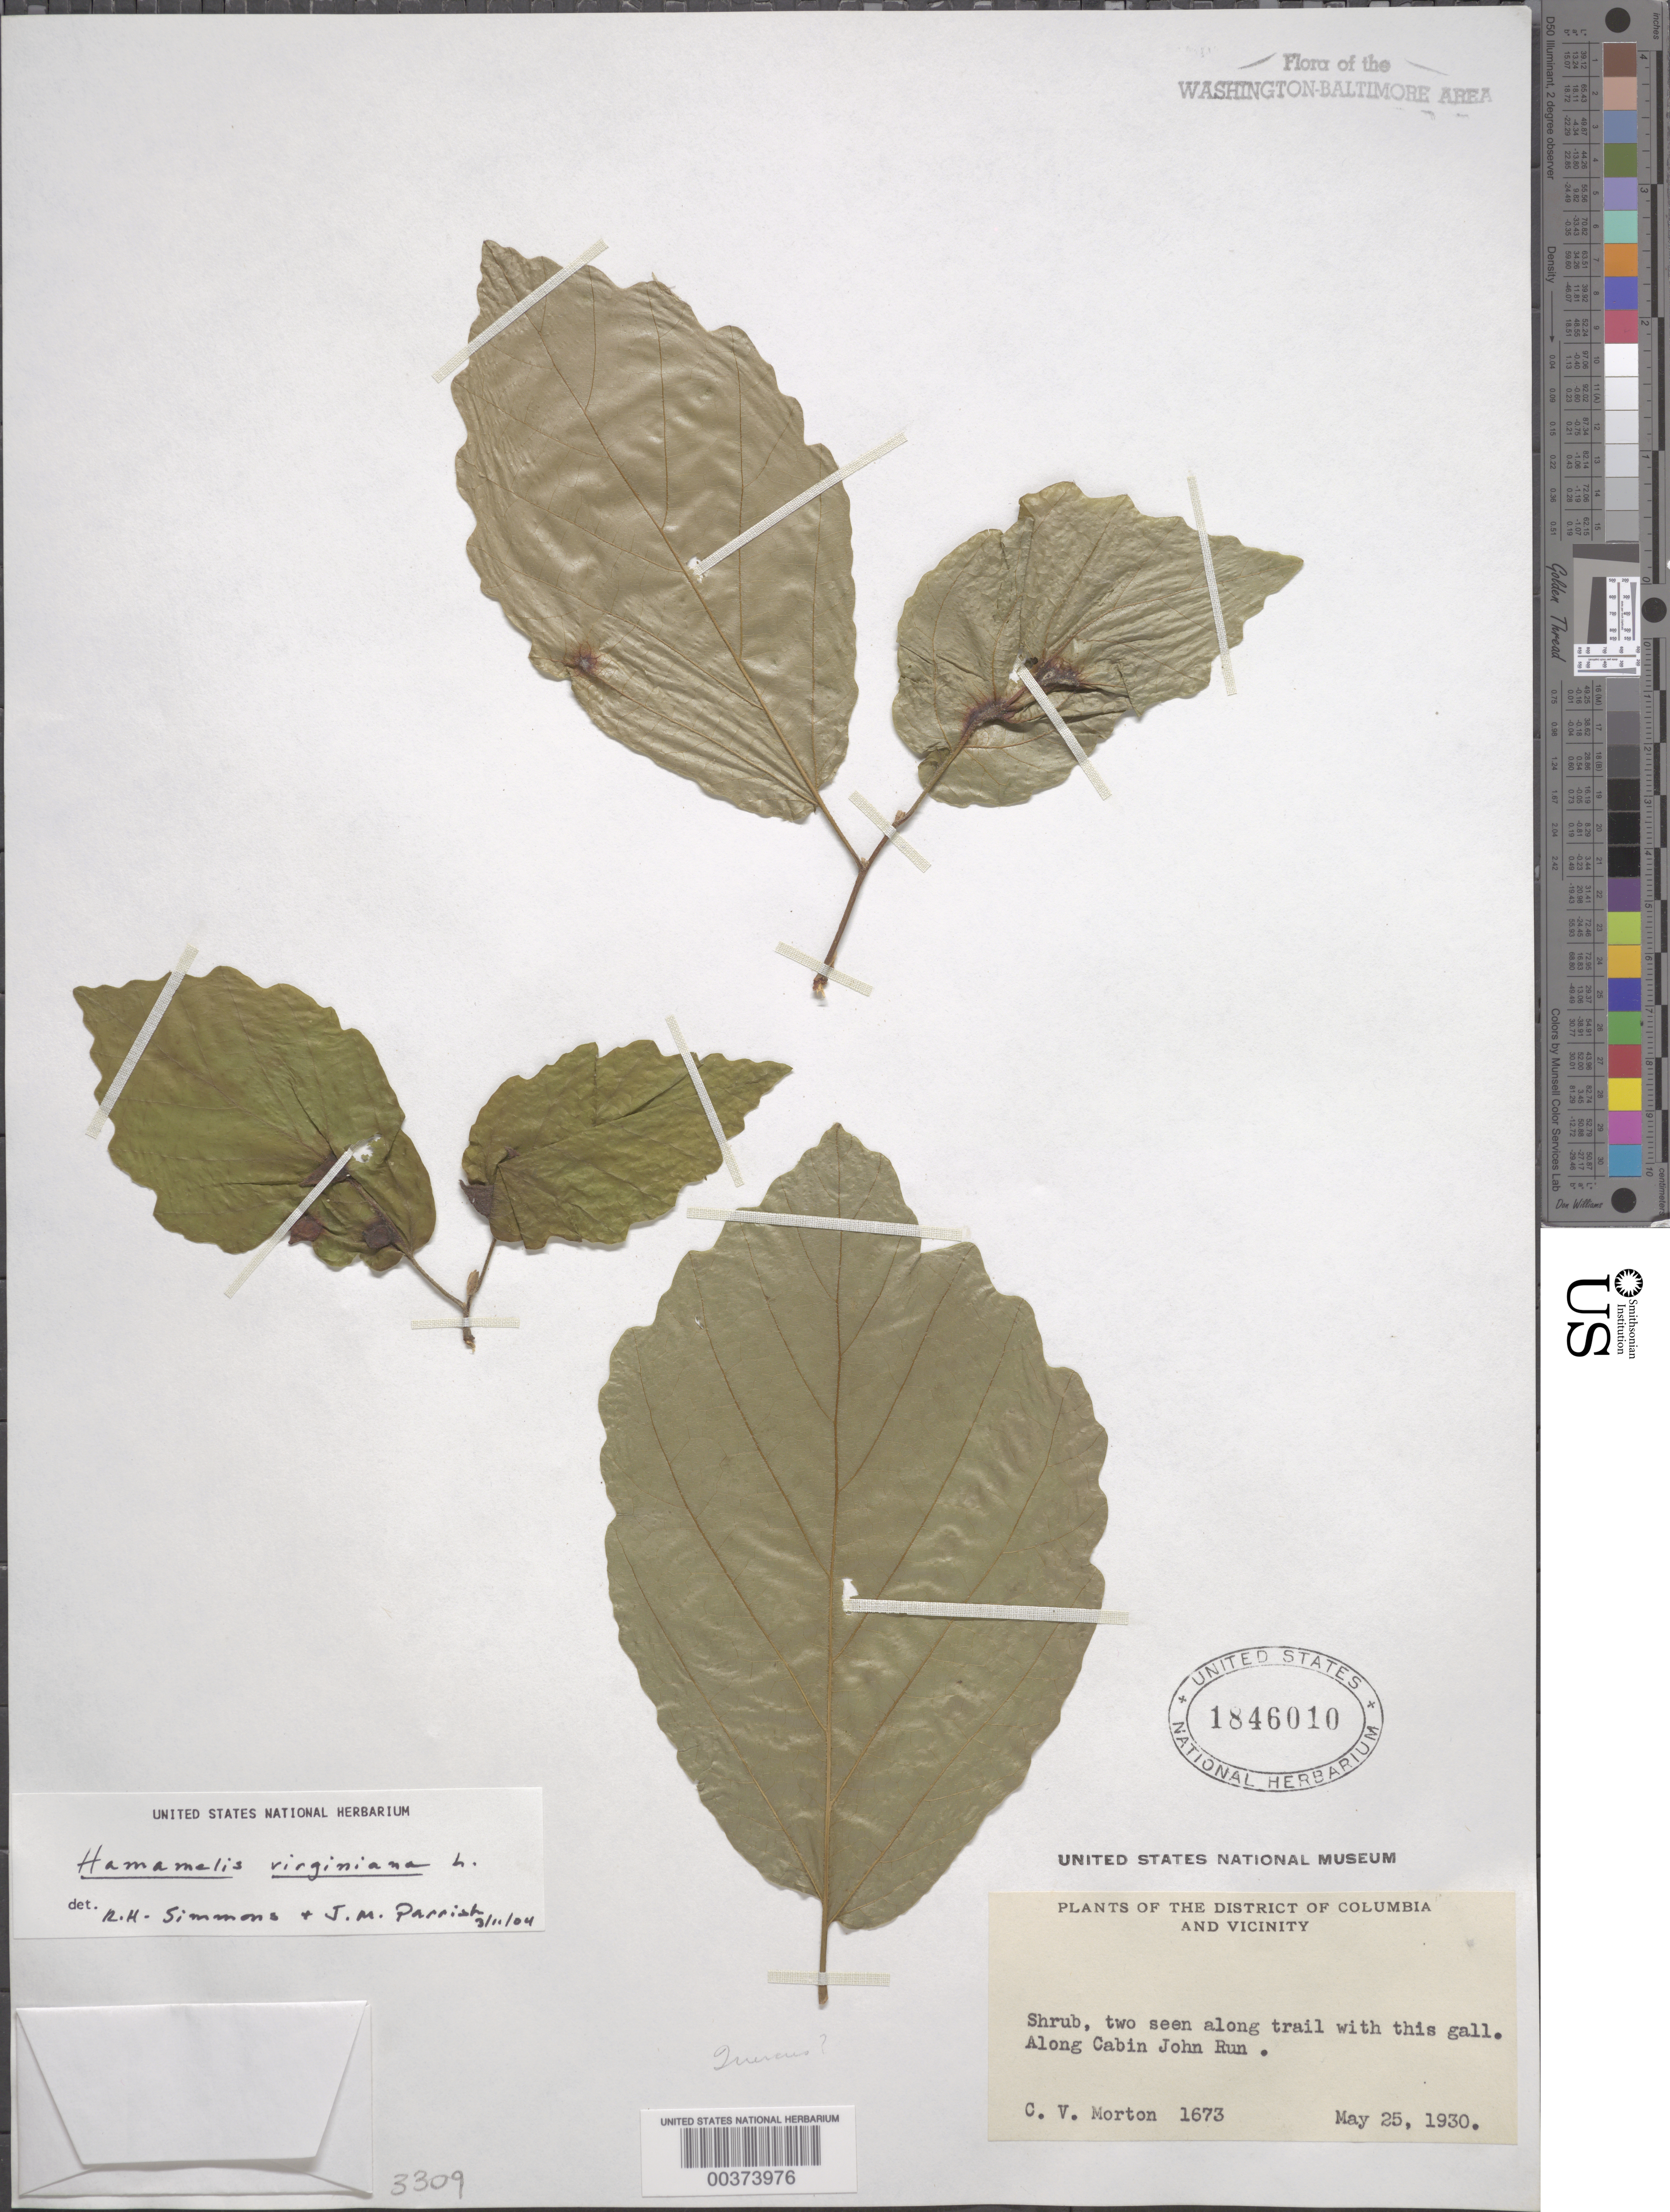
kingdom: Plantae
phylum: Tracheophyta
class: Magnoliopsida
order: Saxifragales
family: Hamamelidaceae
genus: Hamamelis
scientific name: Hamamelis virginiana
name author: L.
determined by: Simmons, R. H., (UNITED STATES)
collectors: C. V. Morton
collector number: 1673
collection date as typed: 25 May 1930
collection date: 1930-05-25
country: United States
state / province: Maryland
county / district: Montgomery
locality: Cabin John Run C. & O. Canal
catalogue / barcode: US 1846010